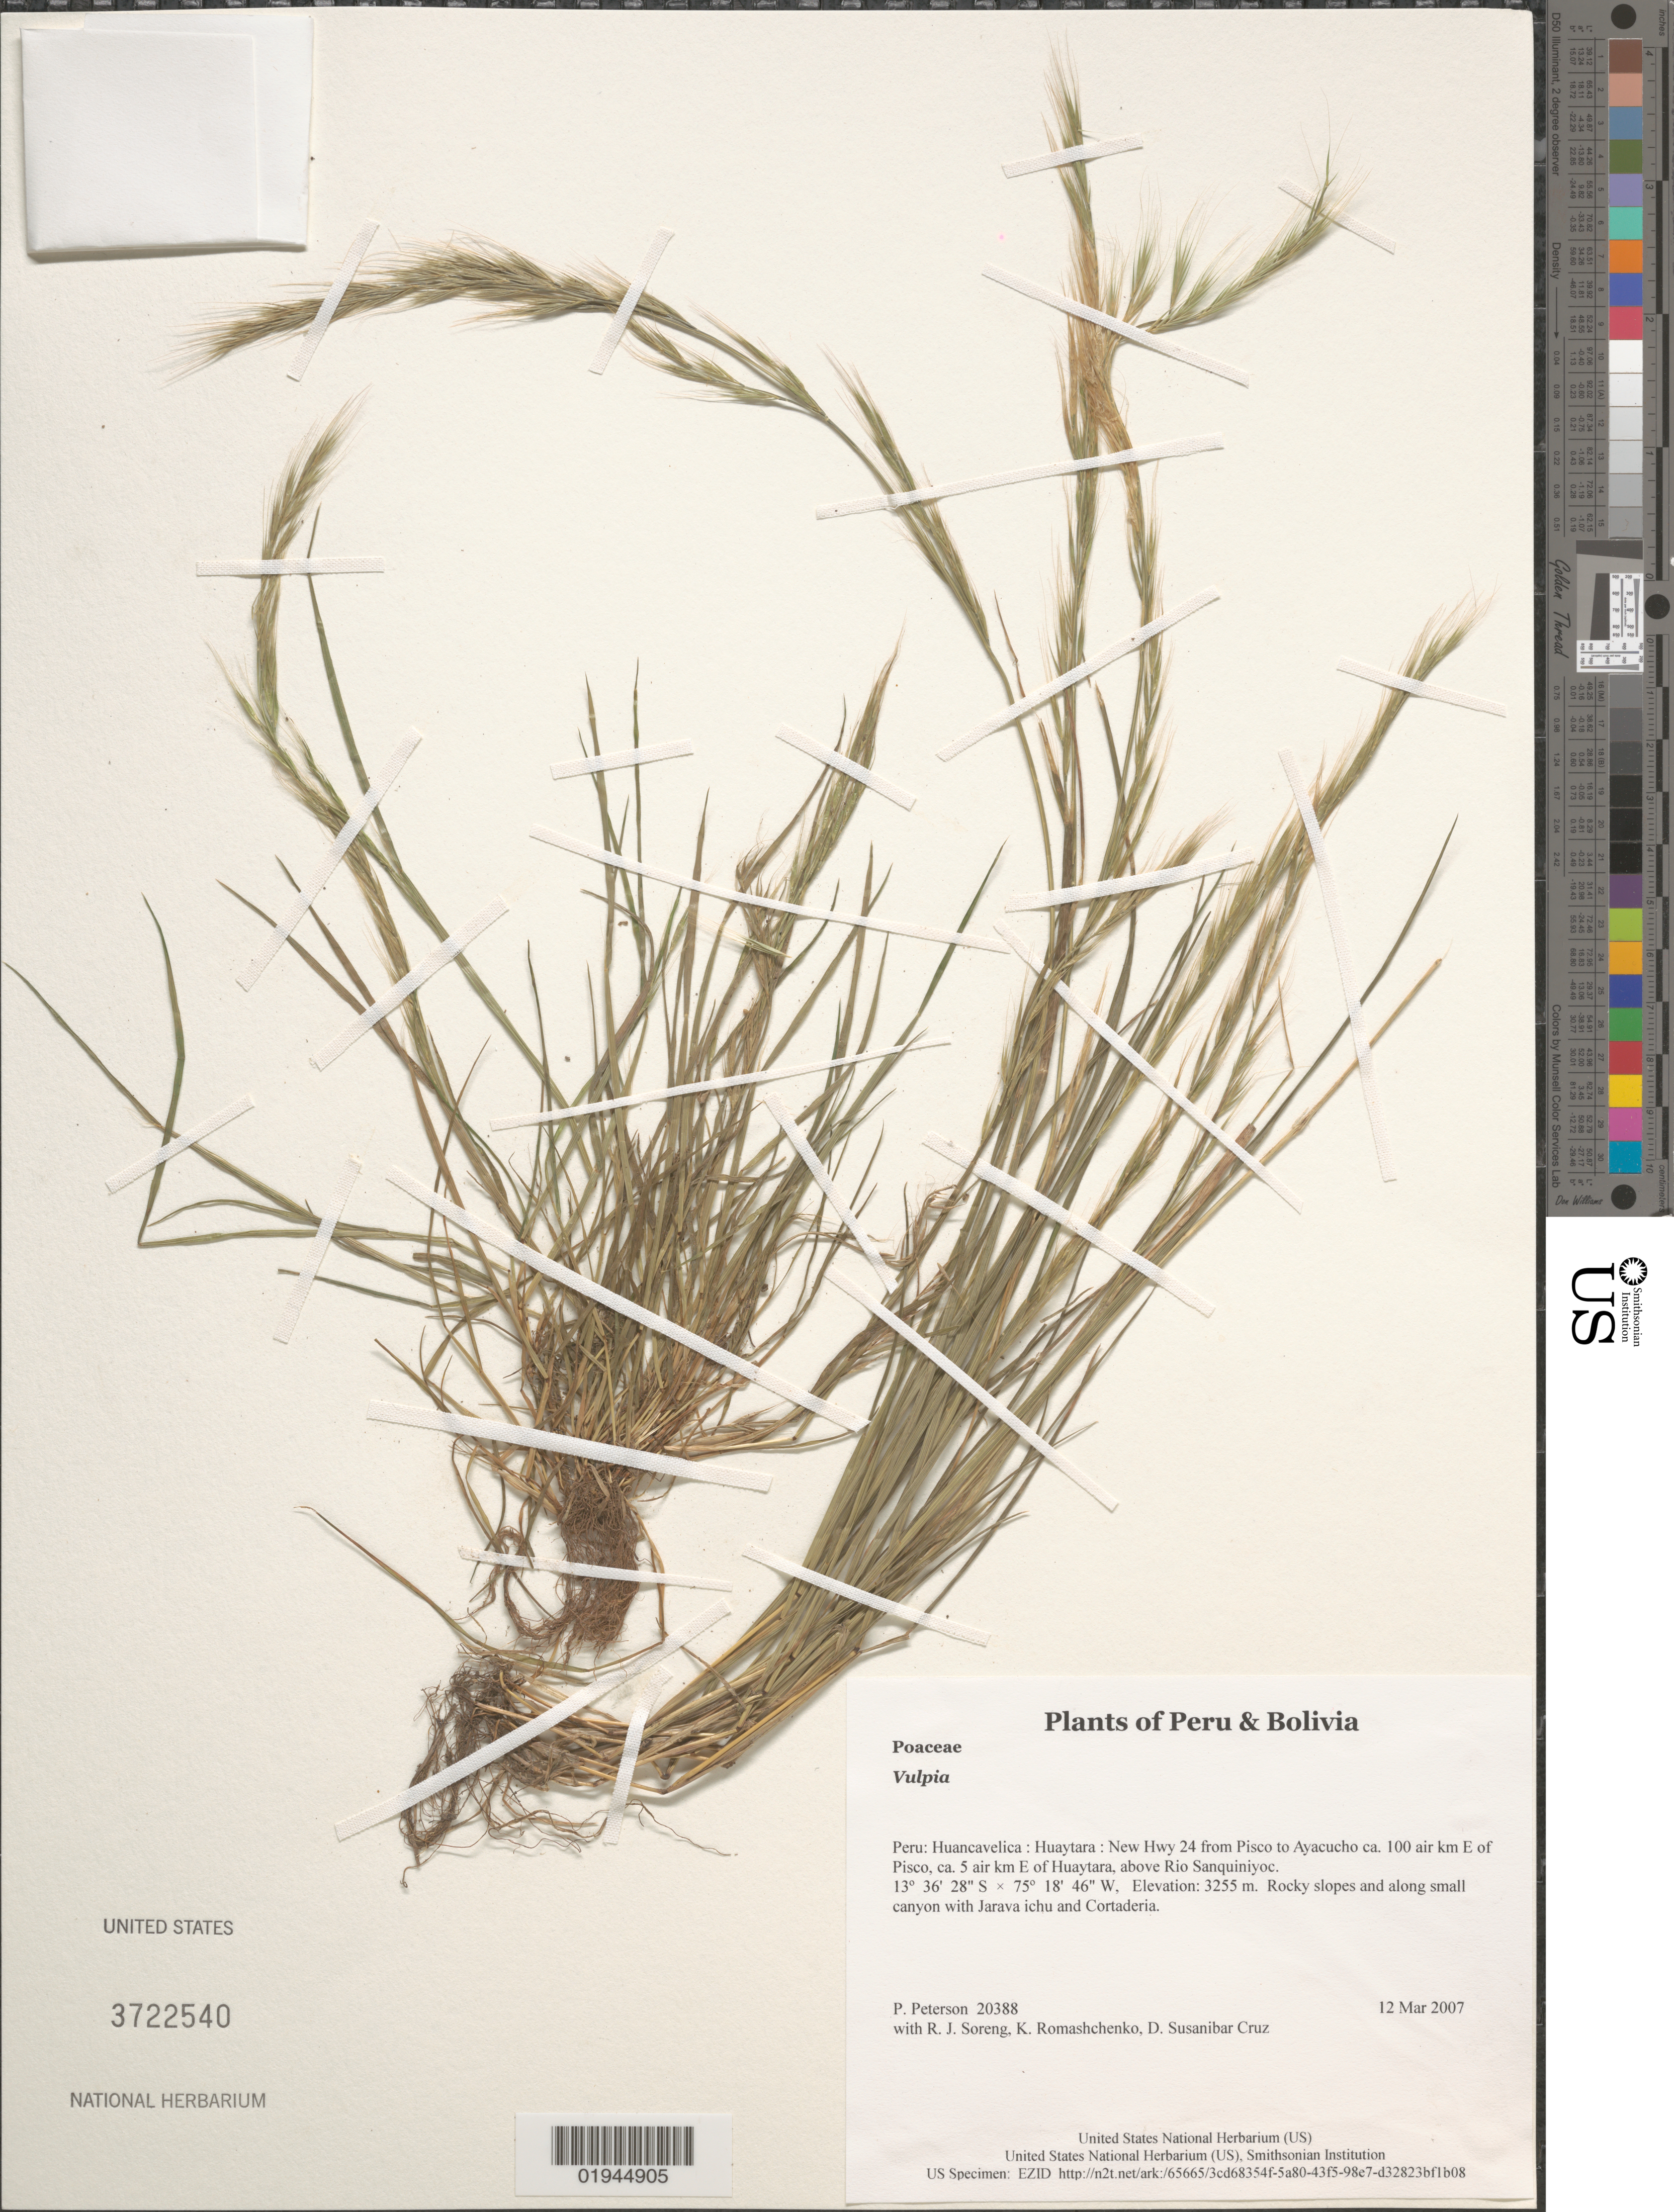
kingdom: Plantae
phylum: Tracheophyta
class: Liliopsida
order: Poales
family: Poaceae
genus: Vulpia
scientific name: Vulpia sp.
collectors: P. M. Peterson, R. J. Soreng, K. Romashchenko & D. Susanibar Cruz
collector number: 20388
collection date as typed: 12 Mar 2007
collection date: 2007-03-12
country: Peru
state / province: Huancavelica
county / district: Huaytara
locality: New Hwy 24 from Pisco to Ayacucho ca. 100 air km E of Pisco, ca. 5 air km E of Huaytara, above Rio Sanquiniyoc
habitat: Rocky slopes and along small canyon with Jarava ichu and Cortaderia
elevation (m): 3255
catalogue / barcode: US 3722540